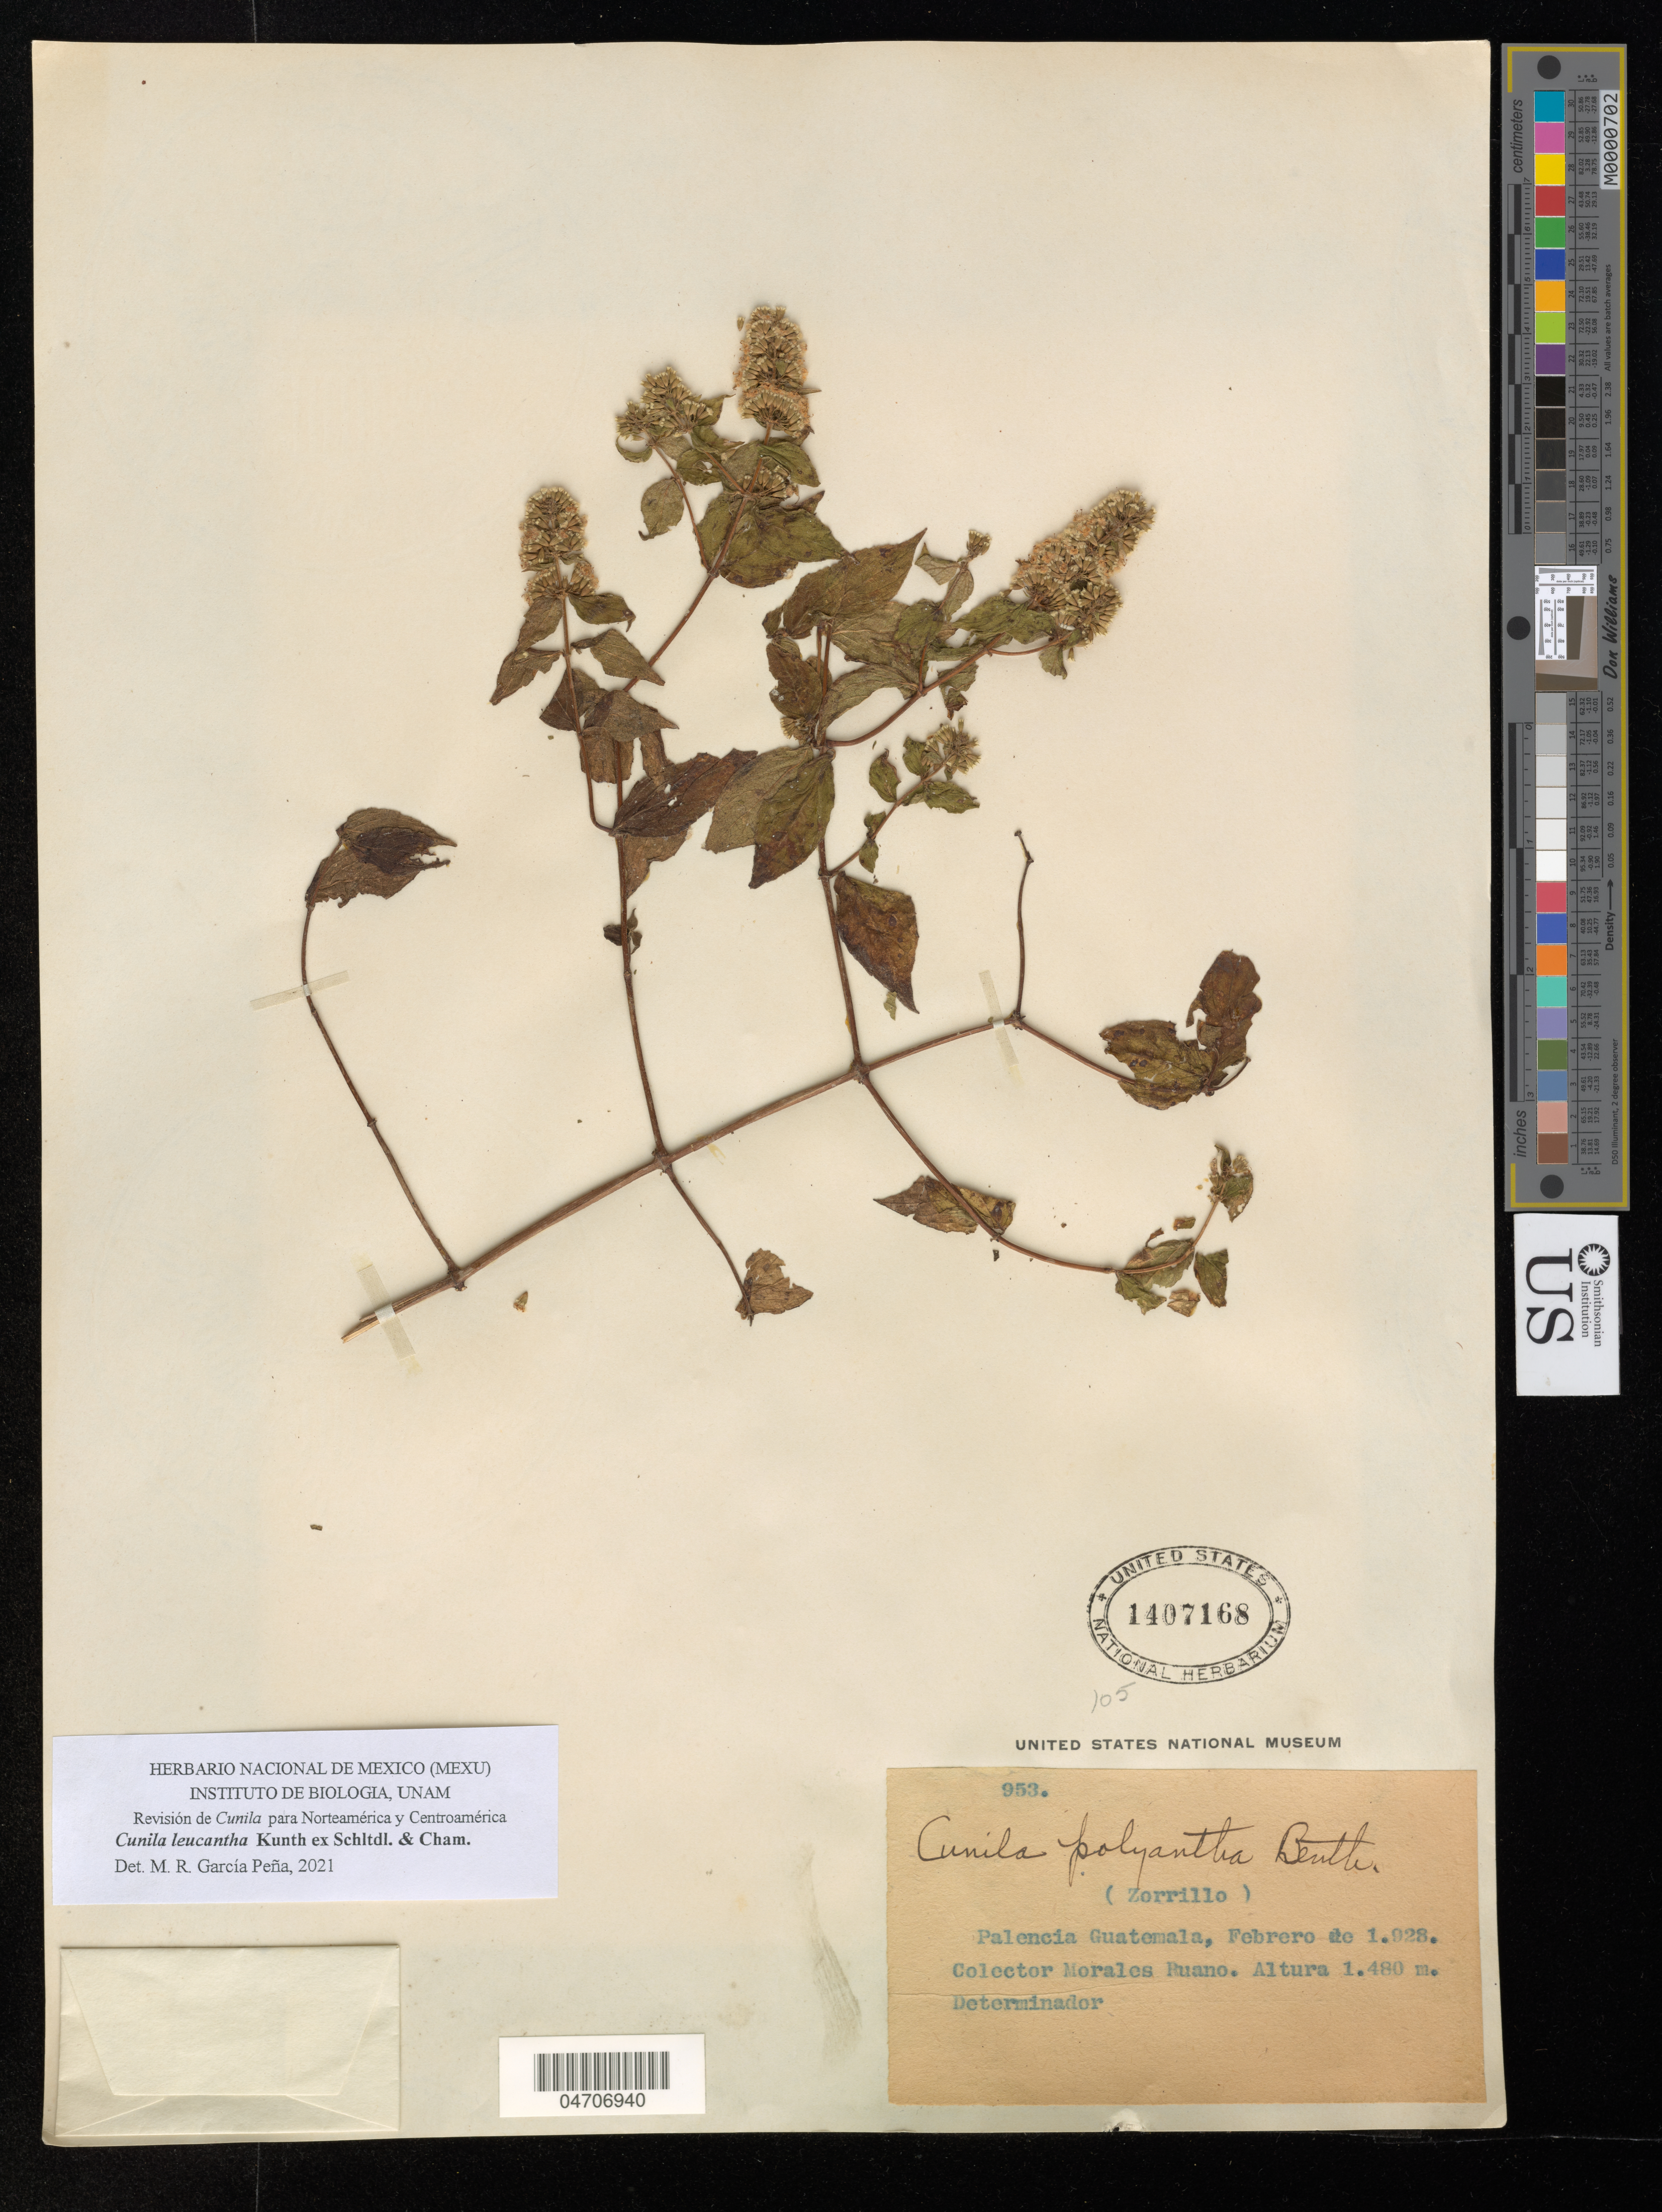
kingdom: Plantae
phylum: Tracheophyta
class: Magnoliopsida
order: Lamiales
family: Lamiaceae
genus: Cunila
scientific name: Cunila leucantha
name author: Kunth ex Schltdl. & Cham.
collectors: M. Ruano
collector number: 953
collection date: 1928-01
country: Guatemala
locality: Palencia Guatemala.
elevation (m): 1480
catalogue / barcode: US 1407168